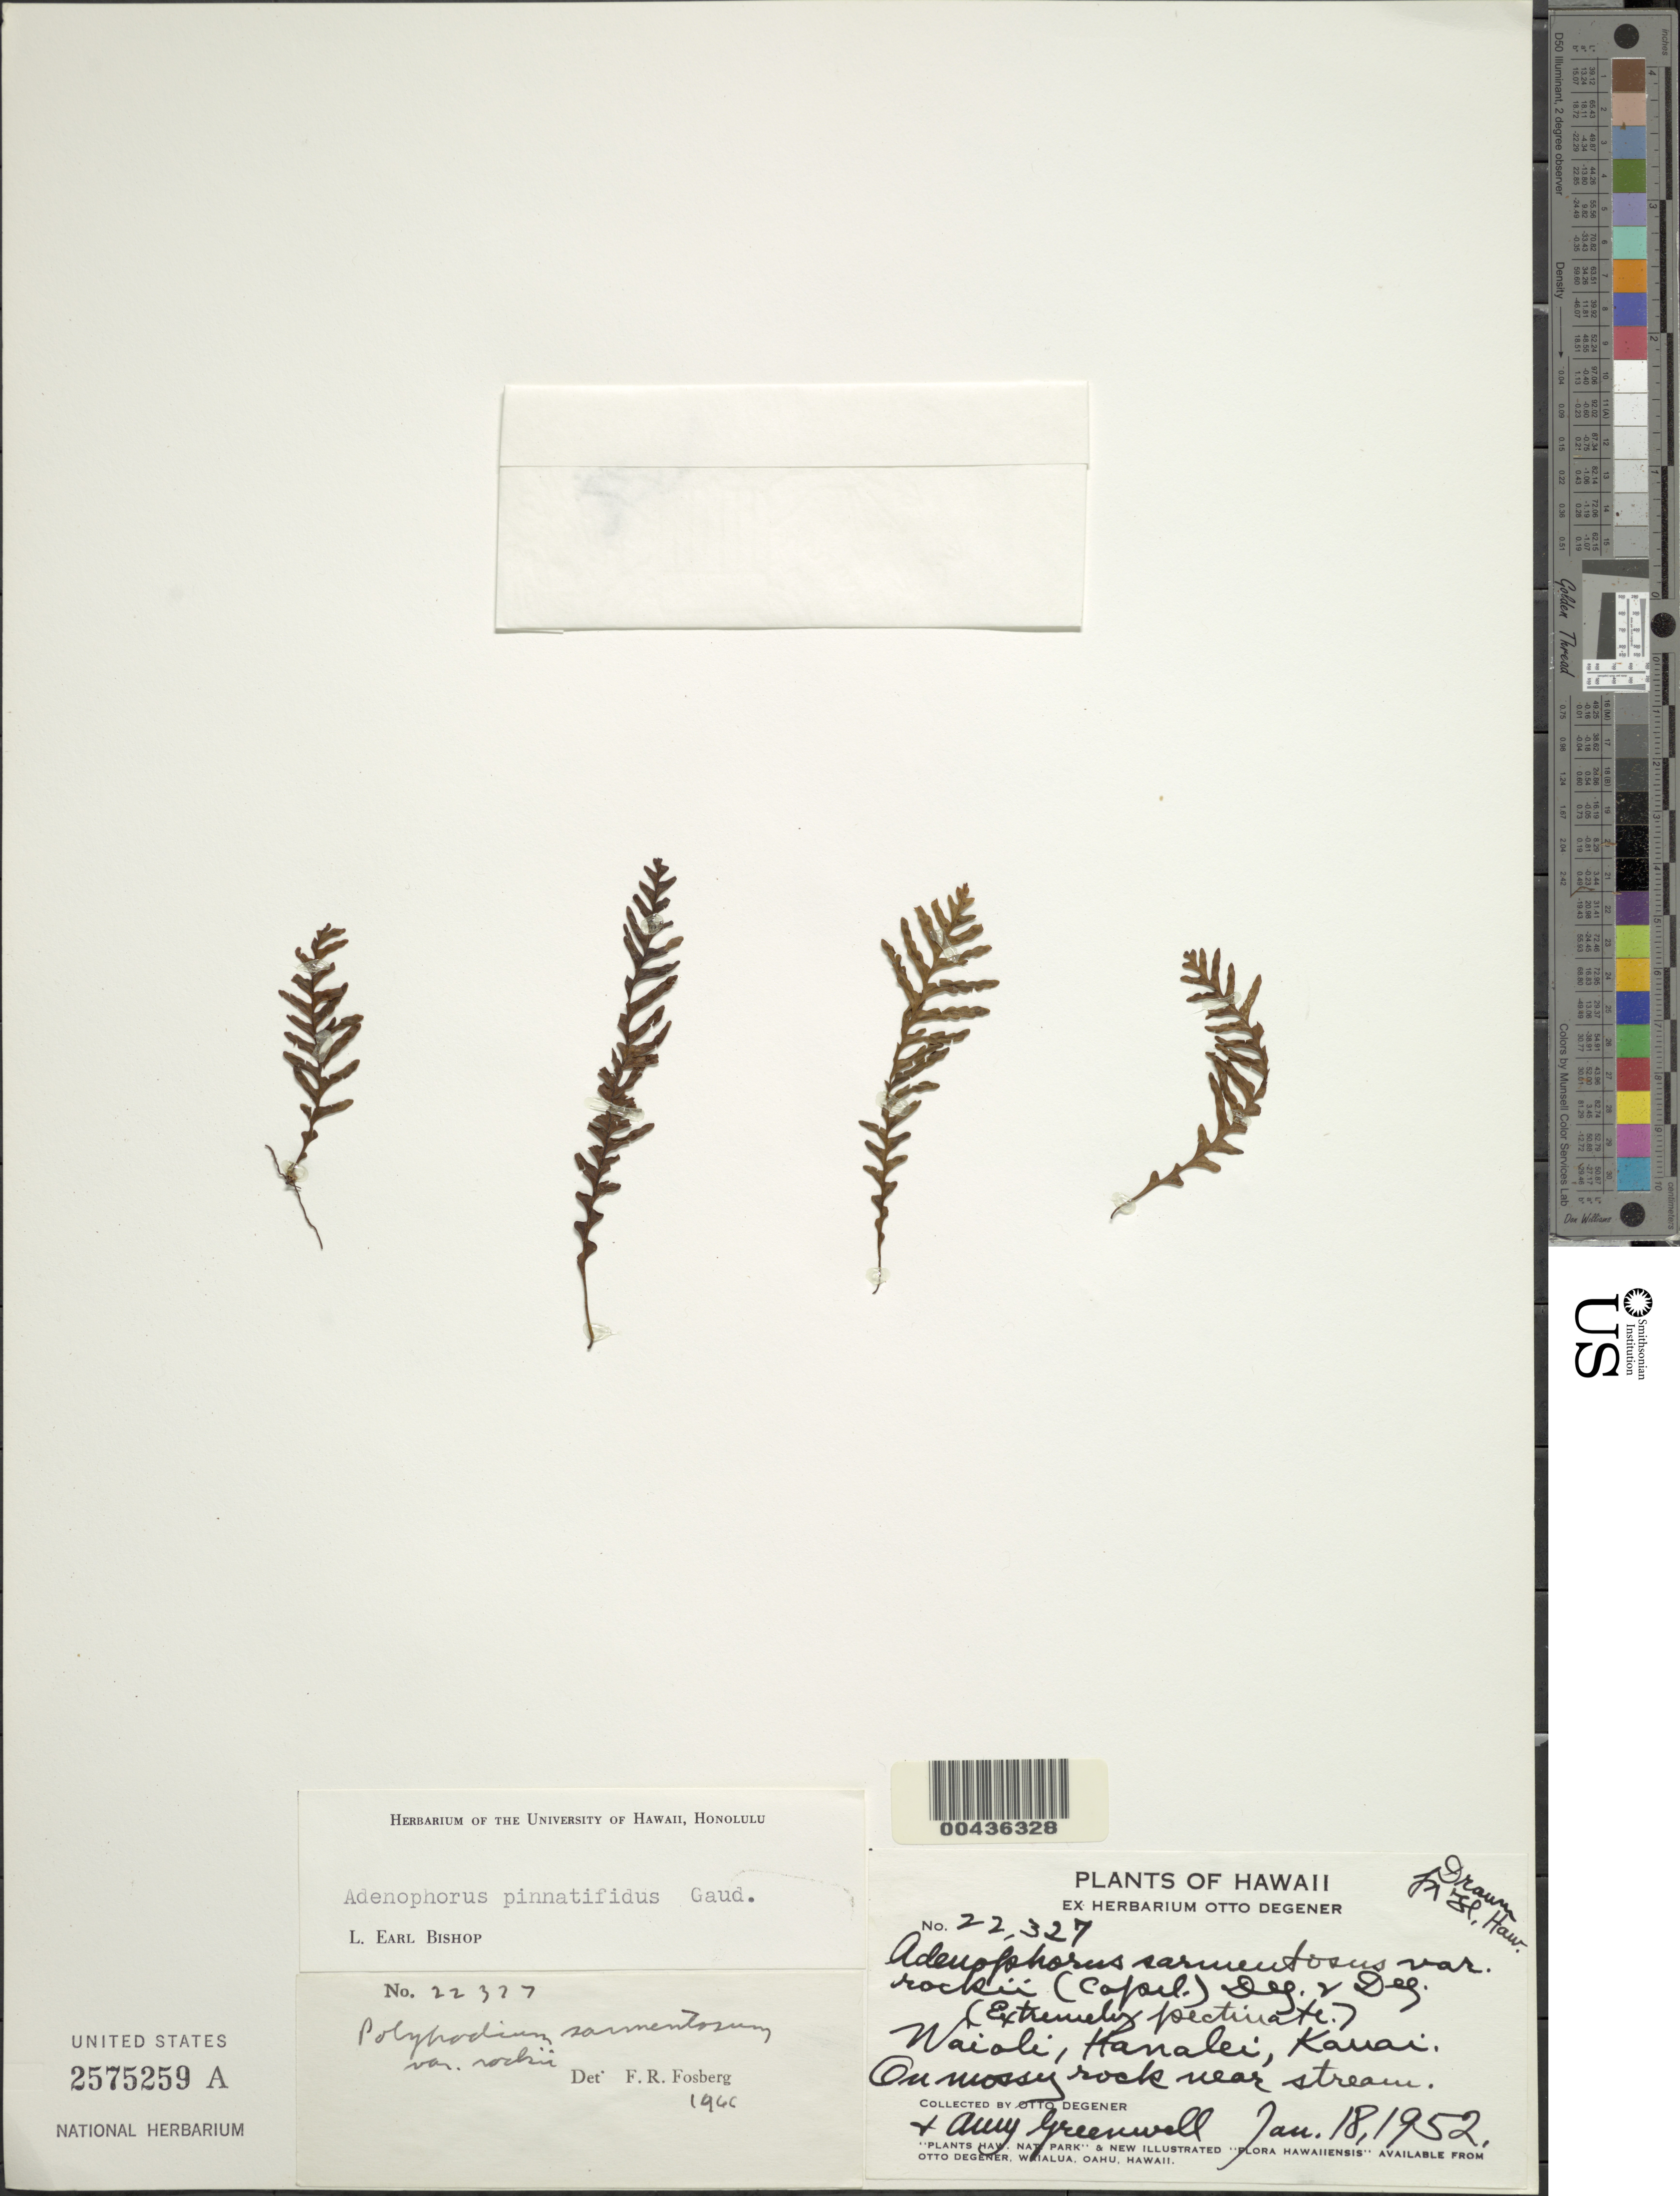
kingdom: Plantae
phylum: Tracheophyta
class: Polypodiopsida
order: Polypodiales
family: Polypodiaceae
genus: Adenophorus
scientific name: Adenophorus pinnatifidus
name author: Gaudich.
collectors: O. Degener & A. B. Greenwell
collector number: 22327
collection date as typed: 18 Jan 1952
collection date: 1952-01-18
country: United States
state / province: Hawaii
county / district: Kauai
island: Kaua'i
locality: Waioli, Hanalei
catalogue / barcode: US 2575259A